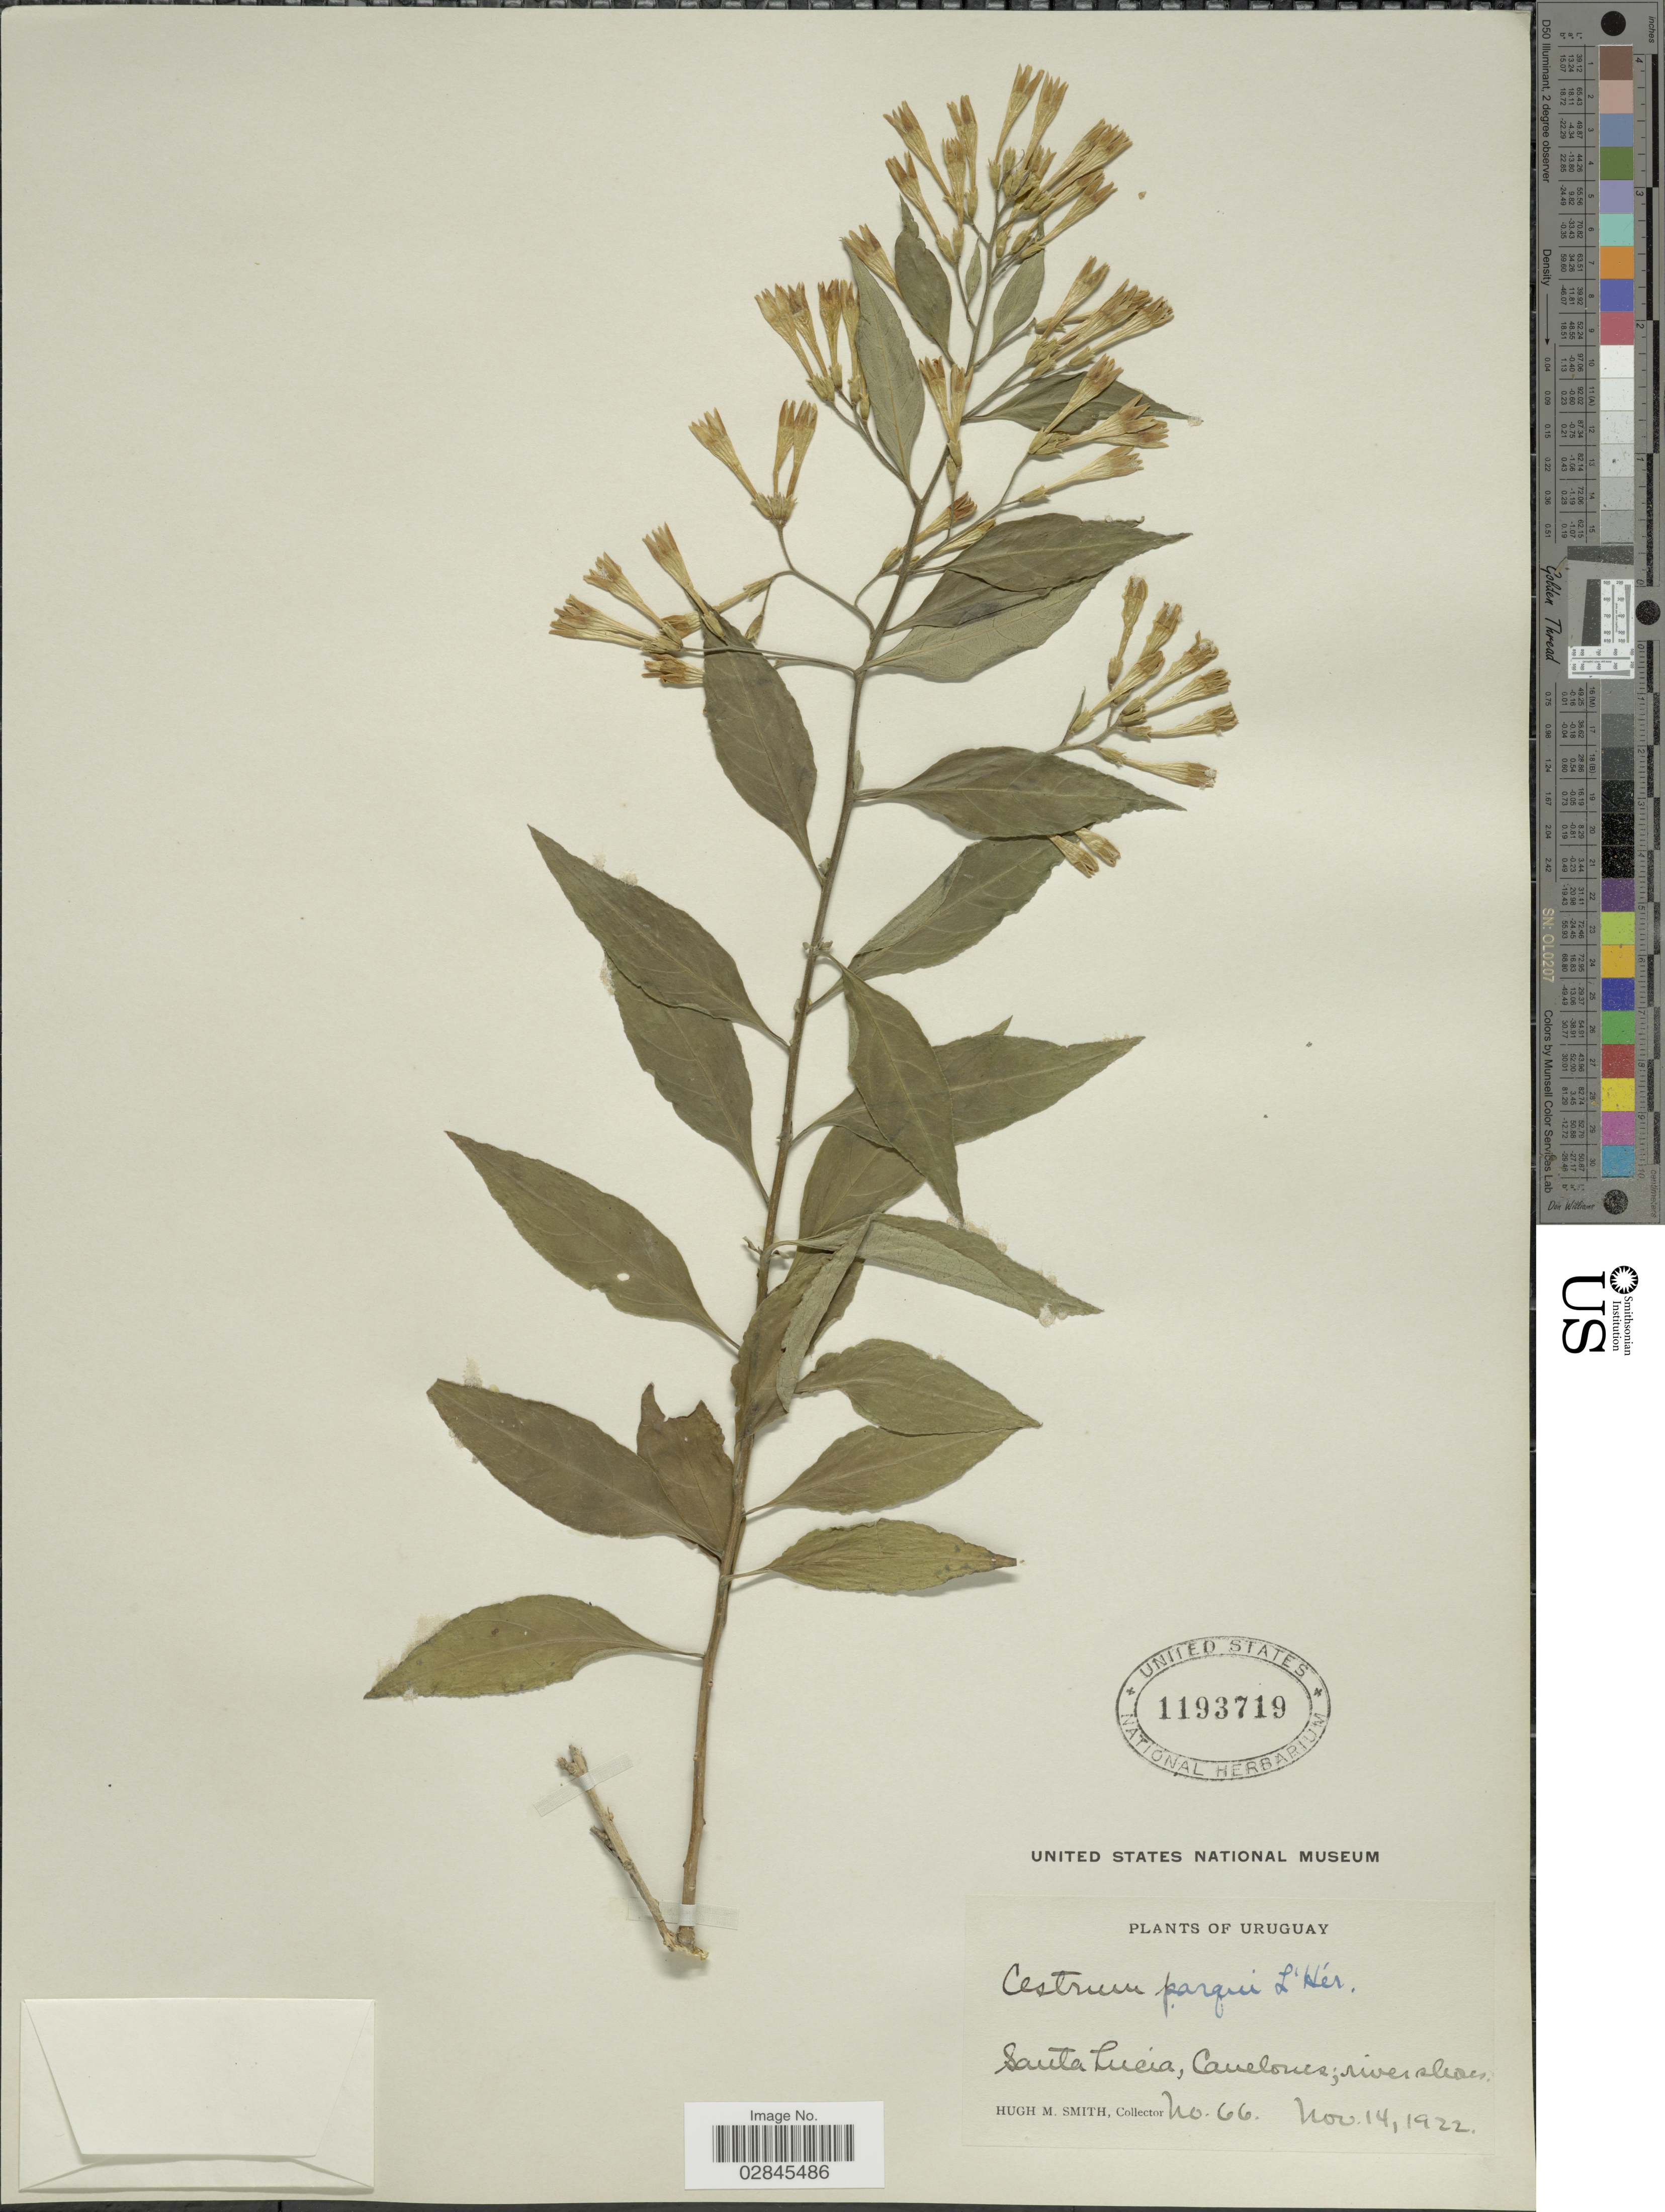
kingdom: Plantae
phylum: Tracheophyta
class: Magnoliopsida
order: Solanales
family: Solanaceae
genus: Cestrum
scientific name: Cestrum parqui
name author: L'Hér.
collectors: H. M. Smith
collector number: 66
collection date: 1922-11-14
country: Uruguay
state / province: Canelones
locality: Santa Lucia.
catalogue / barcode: US 1193719